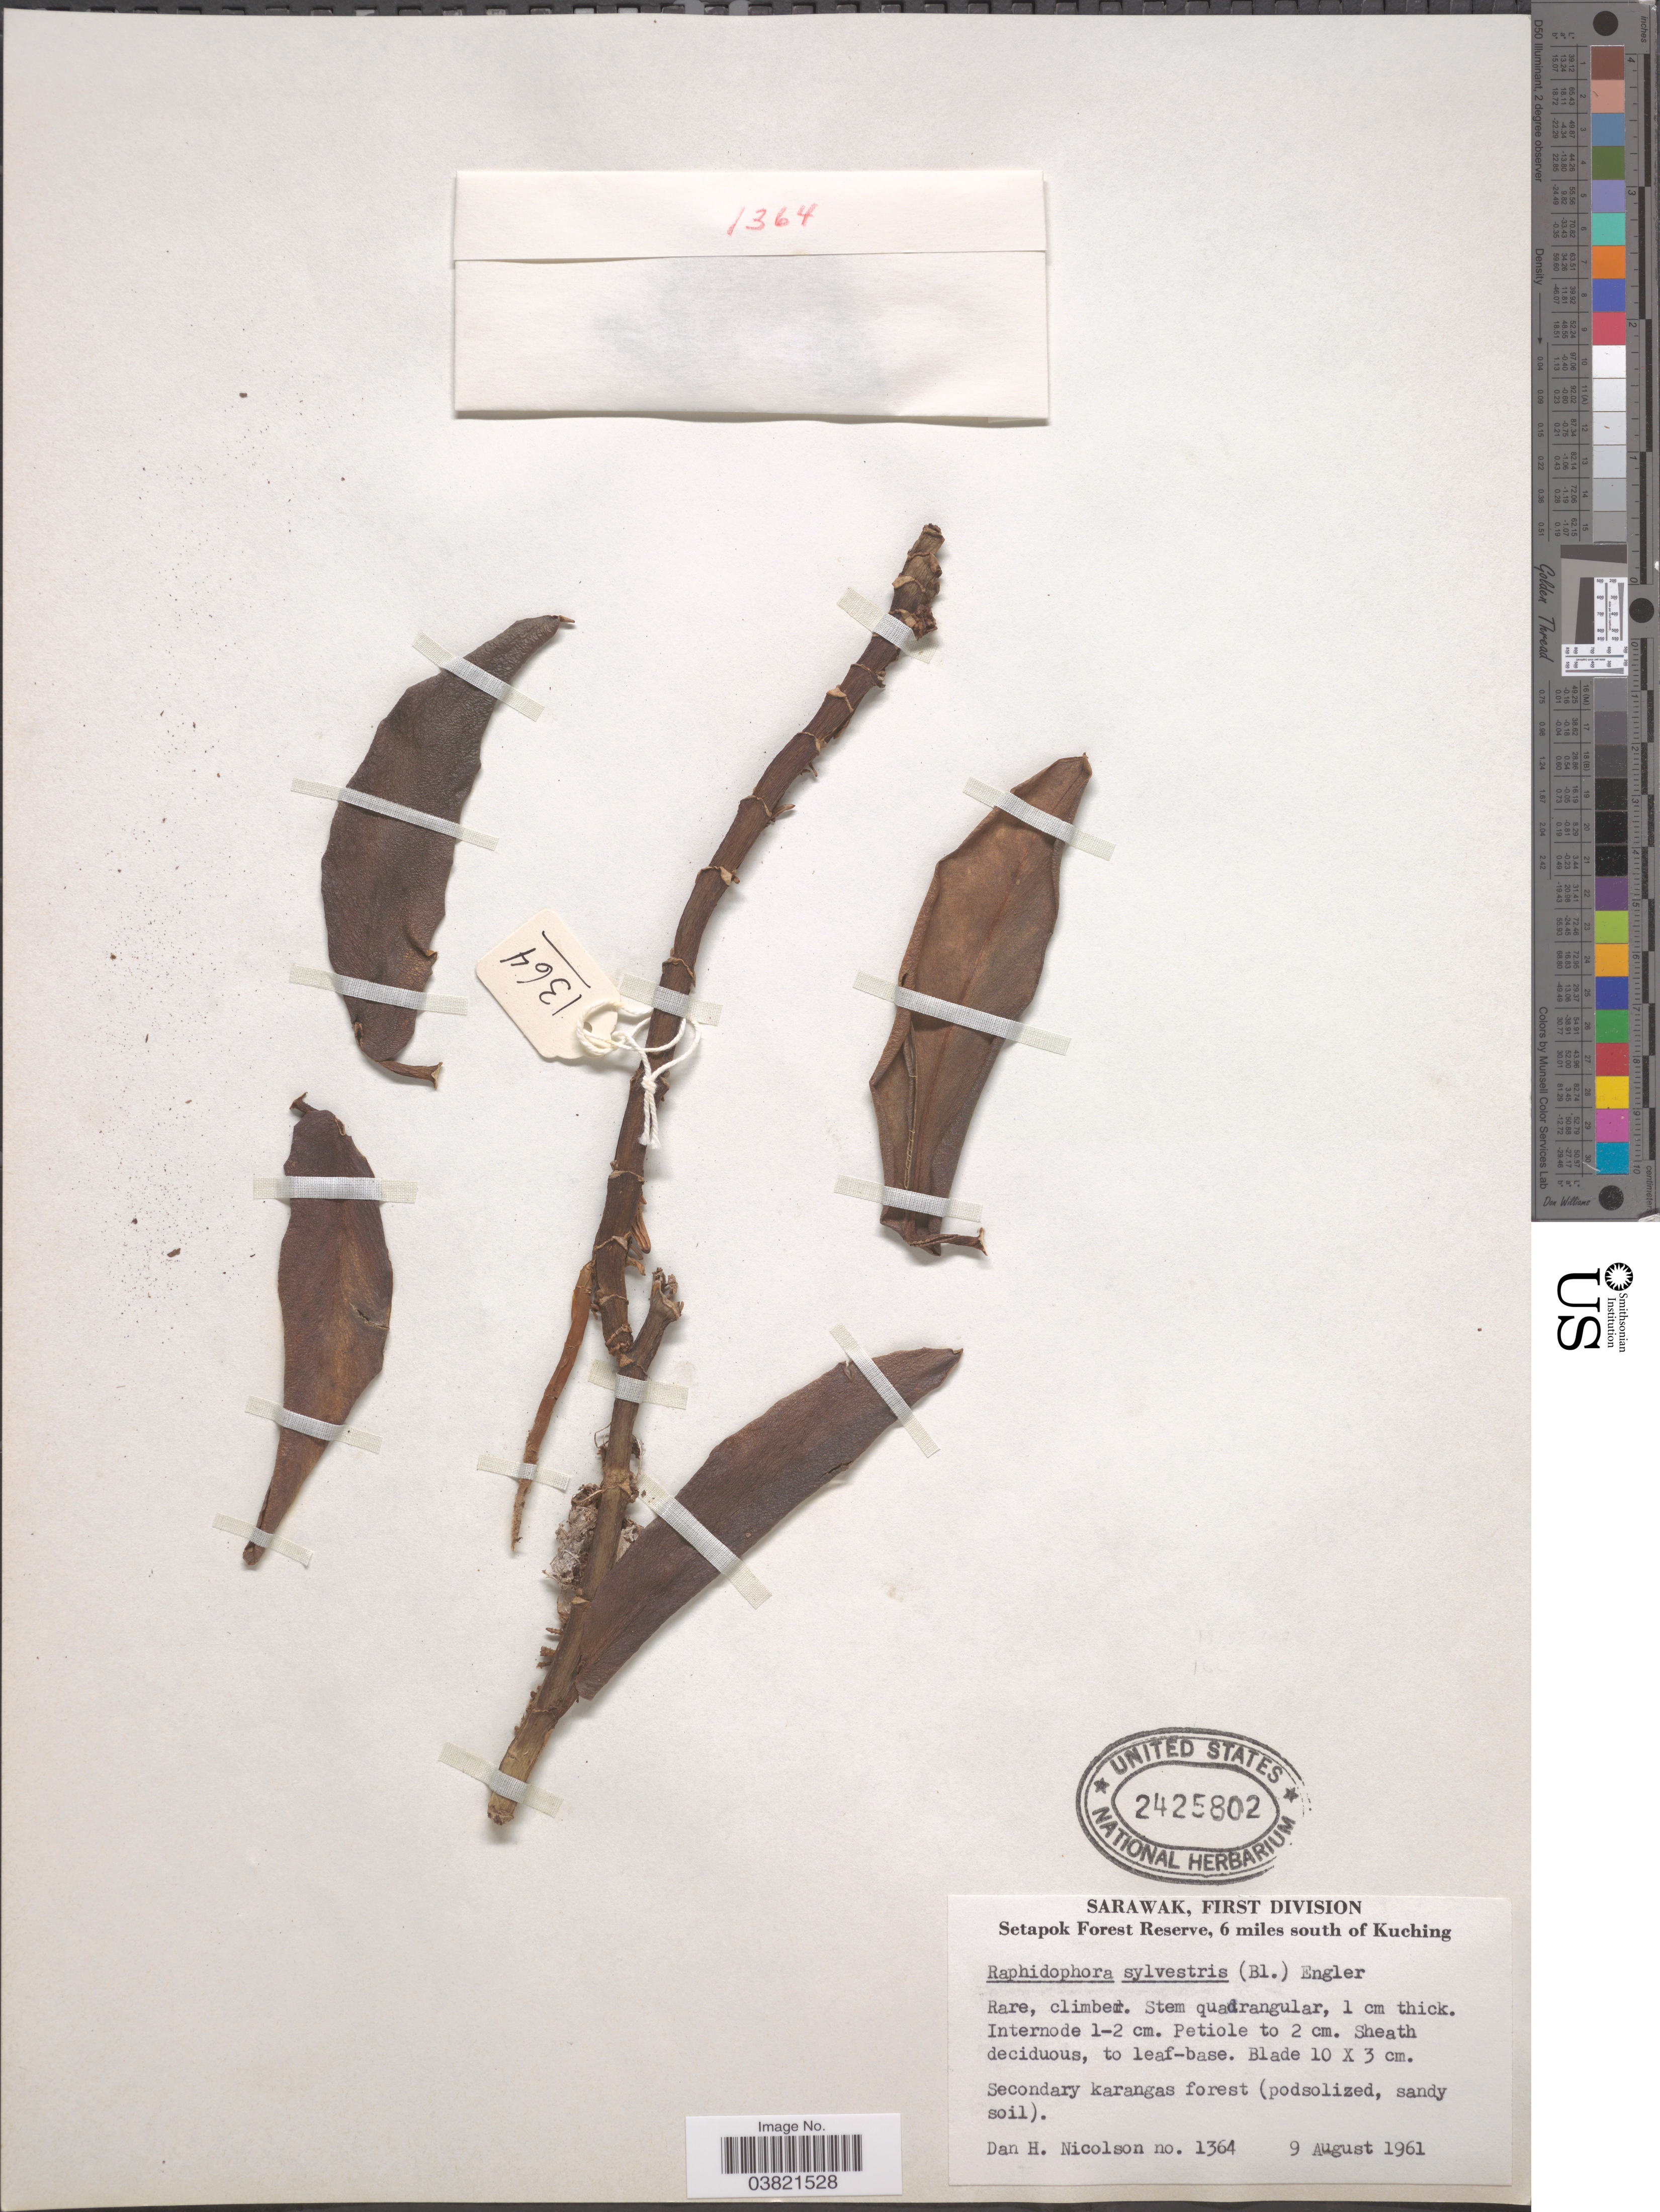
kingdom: Plantae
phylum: Tracheophyta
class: Liliopsida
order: Alismatales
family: Araceae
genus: Rhaphidophora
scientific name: Rhaphidophora sylvestris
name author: (Blume) Engl.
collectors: D. H. Nicolson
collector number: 1364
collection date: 1961-09-09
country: Malaysia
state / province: Sarawak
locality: First Division. Setapok Forest Reserve, 6 miles south of Kuching.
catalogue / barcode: US 2425802